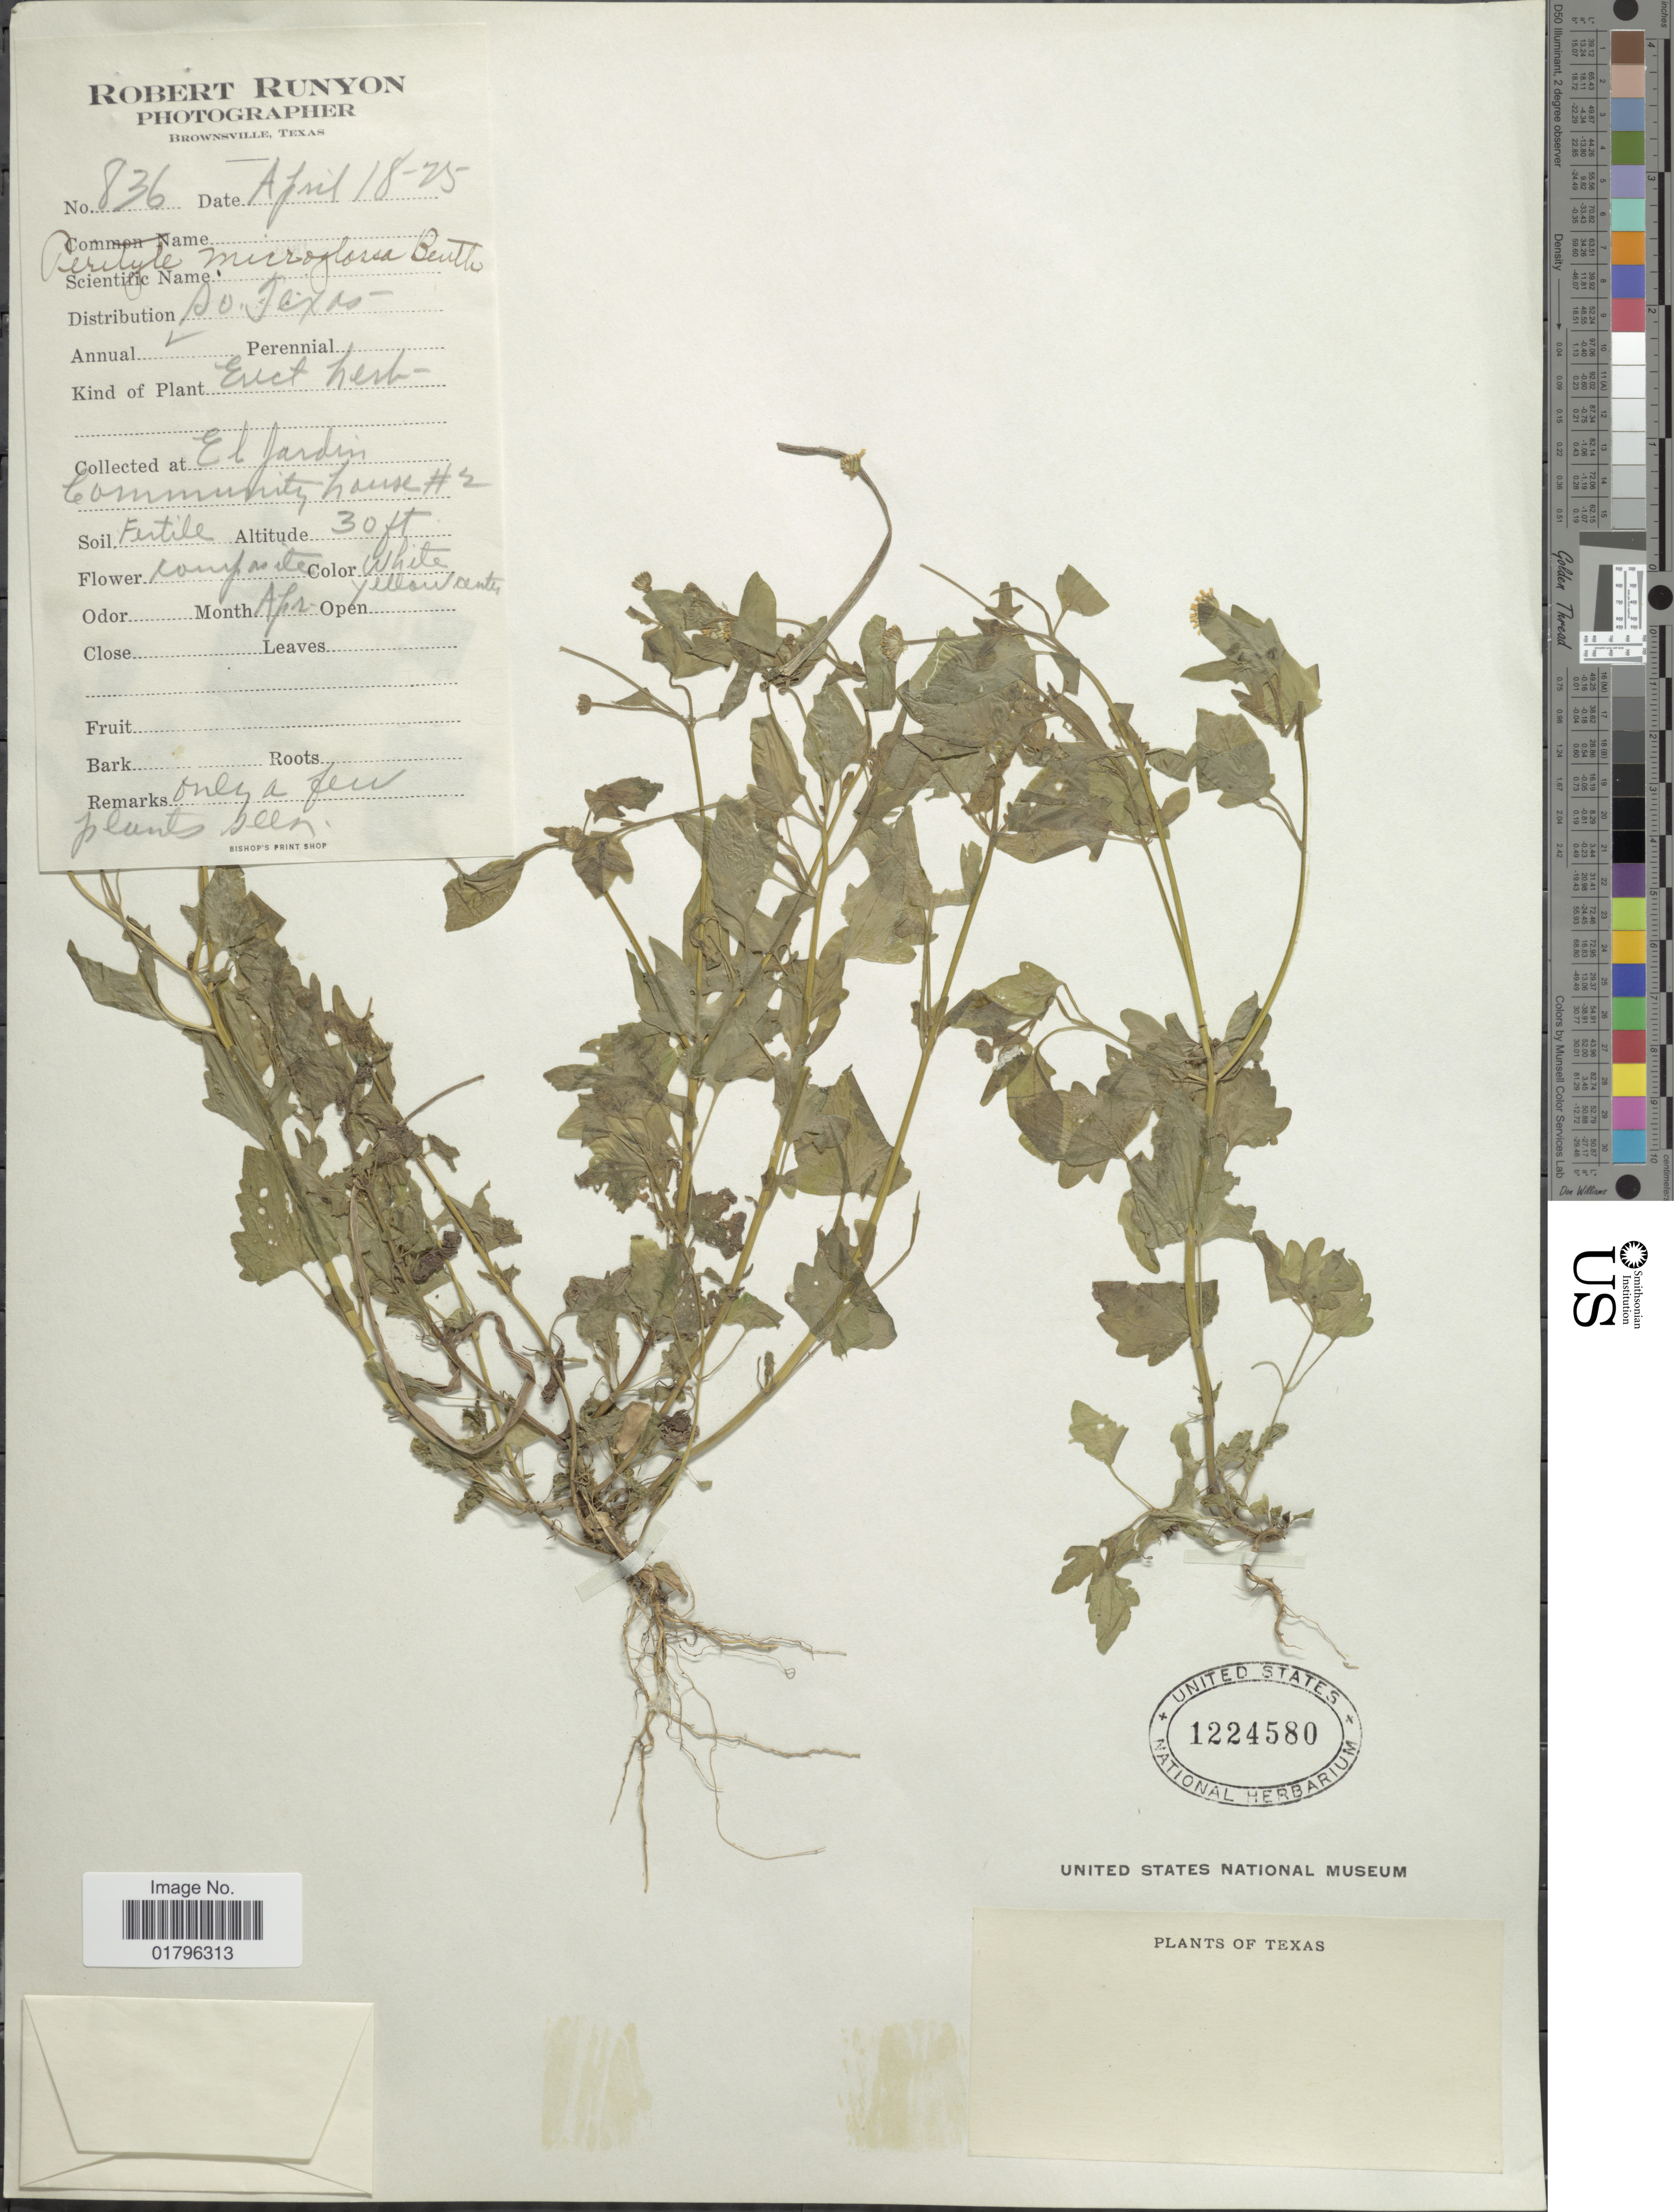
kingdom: Plantae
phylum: Tracheophyta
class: Magnoliopsida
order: Asterales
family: Asteraceae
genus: Perityle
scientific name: Perityle microglossa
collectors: R. Runyon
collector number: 836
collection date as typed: Transcribed d/m/y: 18/4/25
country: United States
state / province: Texas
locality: El Jardin Community house #2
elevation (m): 9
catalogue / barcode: US 1224580